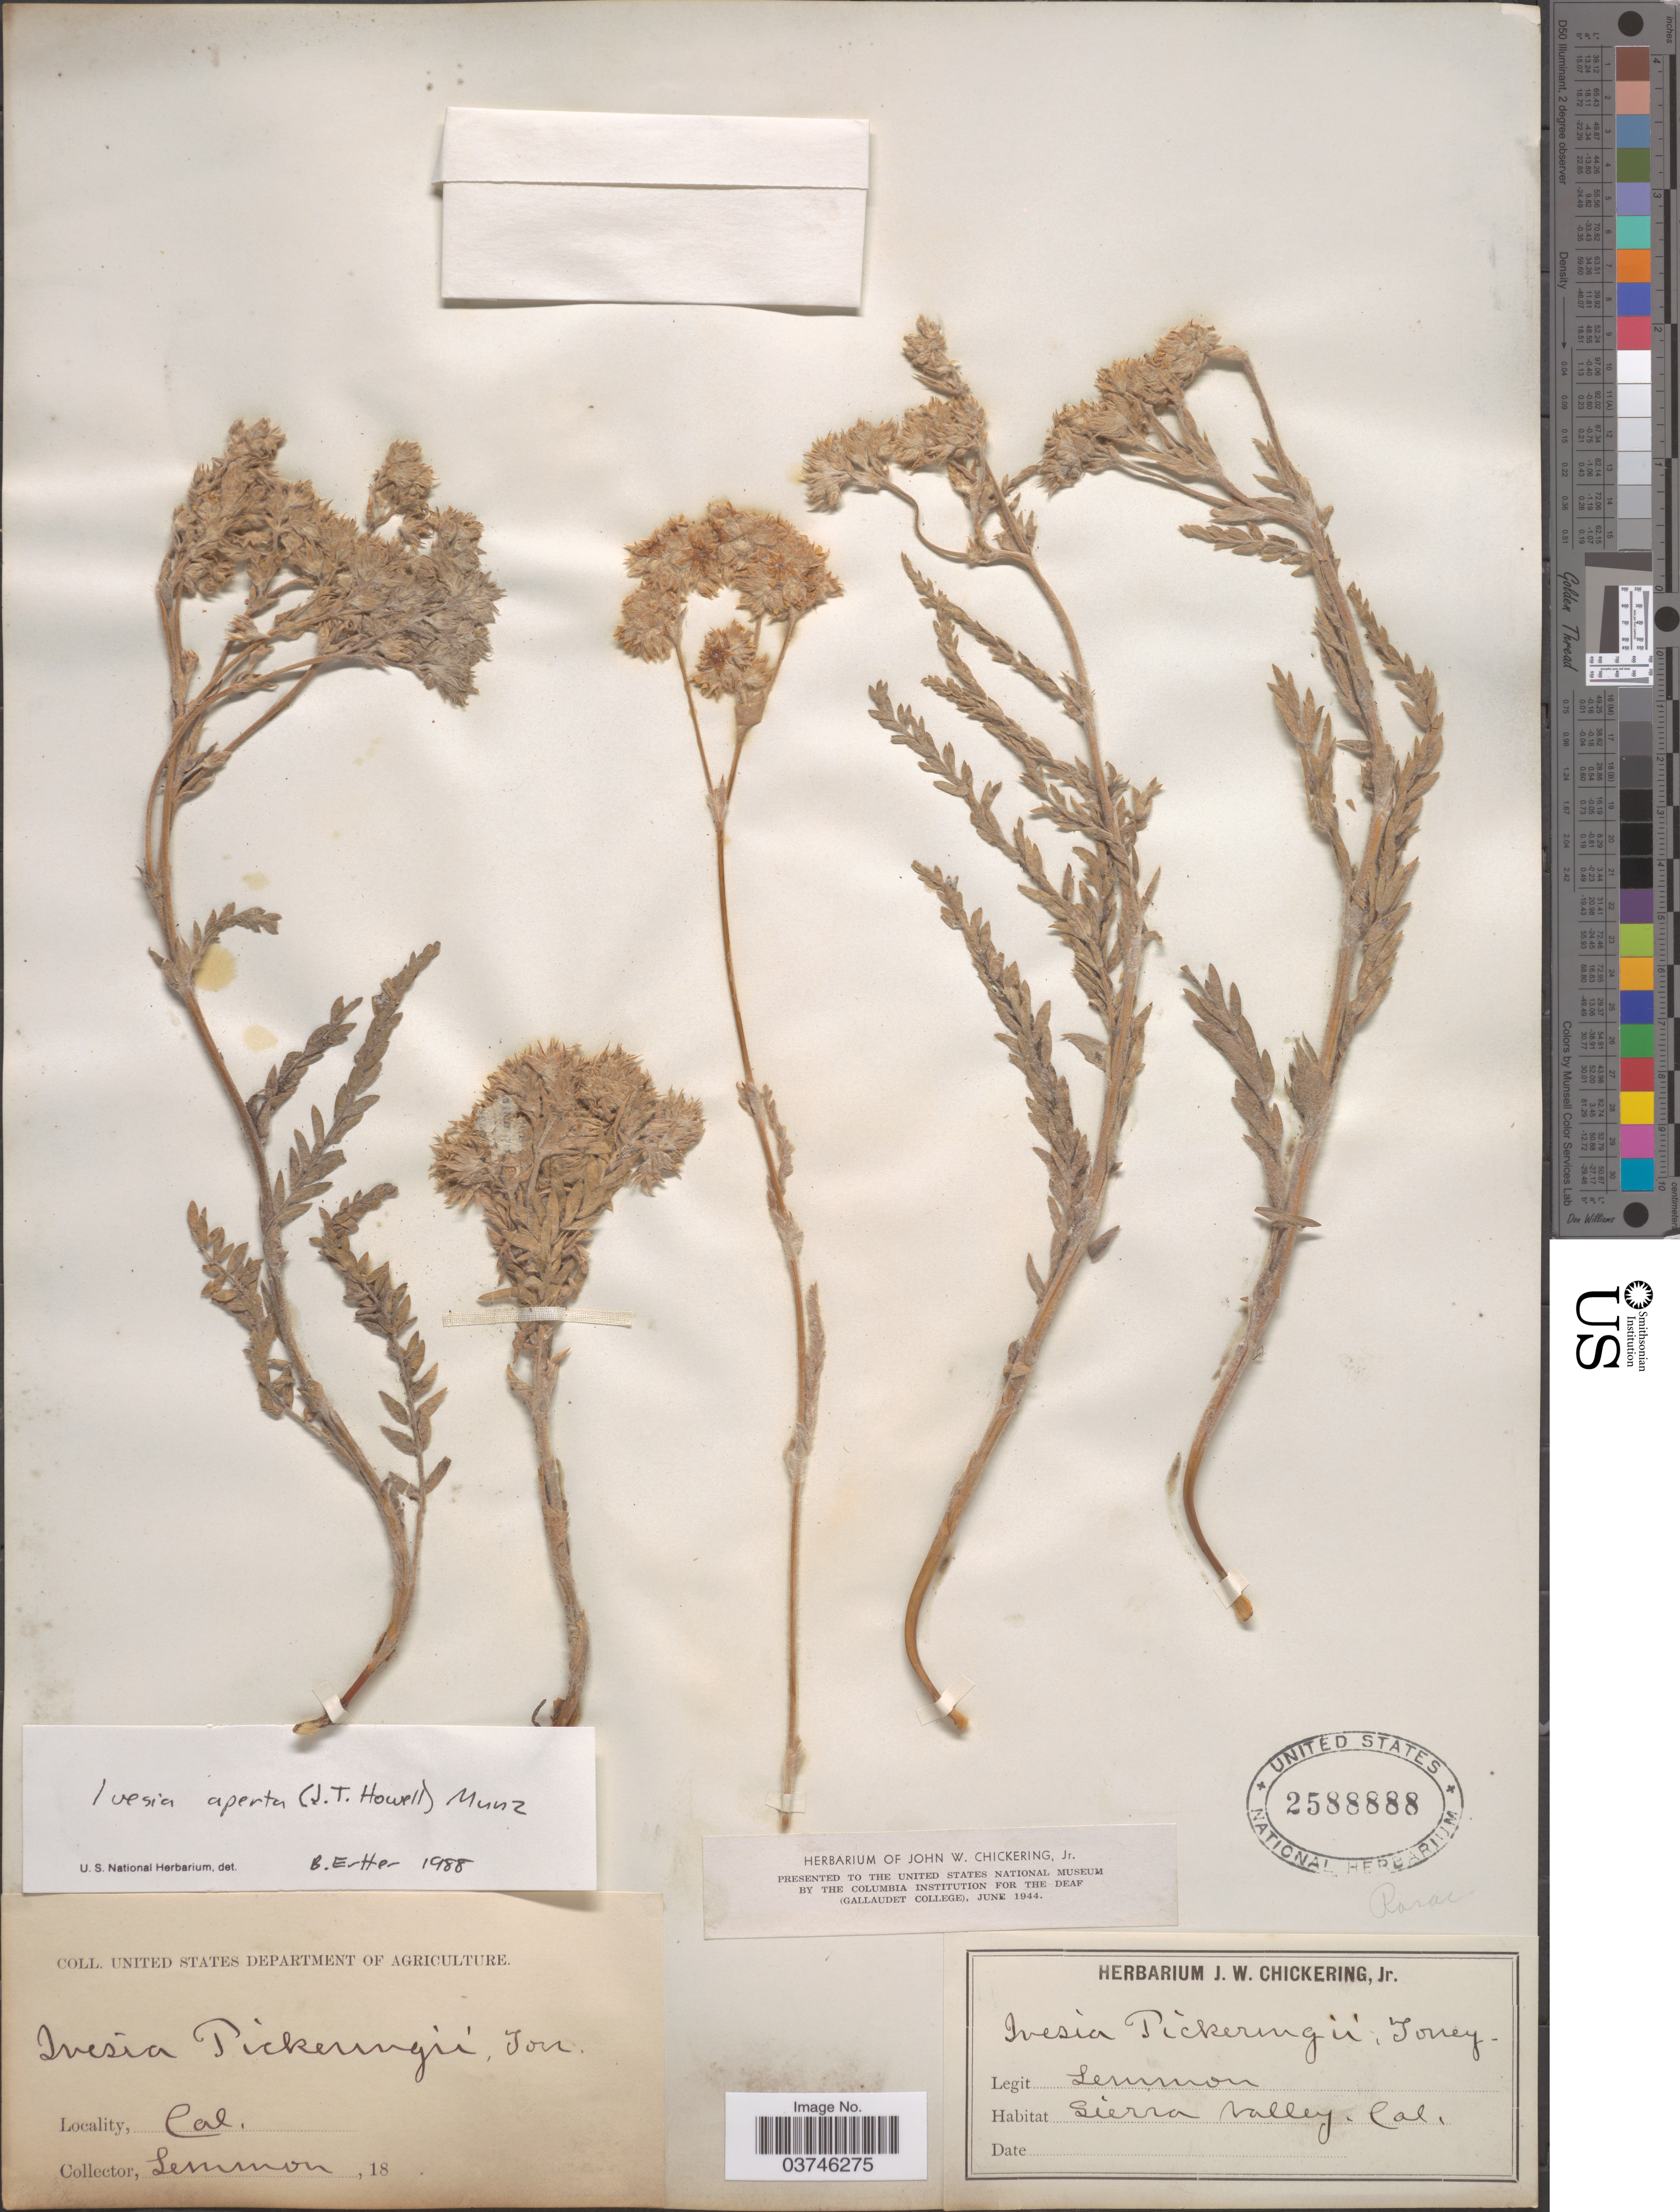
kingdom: Plantae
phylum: Tracheophyta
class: Magnoliopsida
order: Rosales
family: Rosaceae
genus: Potentilla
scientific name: Potentilla aperta var. aperta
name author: J.T. Howell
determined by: Strong, Mark T., (BOT), Smithsonian Institution - National Museum of Natural History (UNITED STATES)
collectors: -- Lemmon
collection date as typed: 18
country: United States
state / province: California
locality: Sierra Valley.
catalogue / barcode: US 2588888